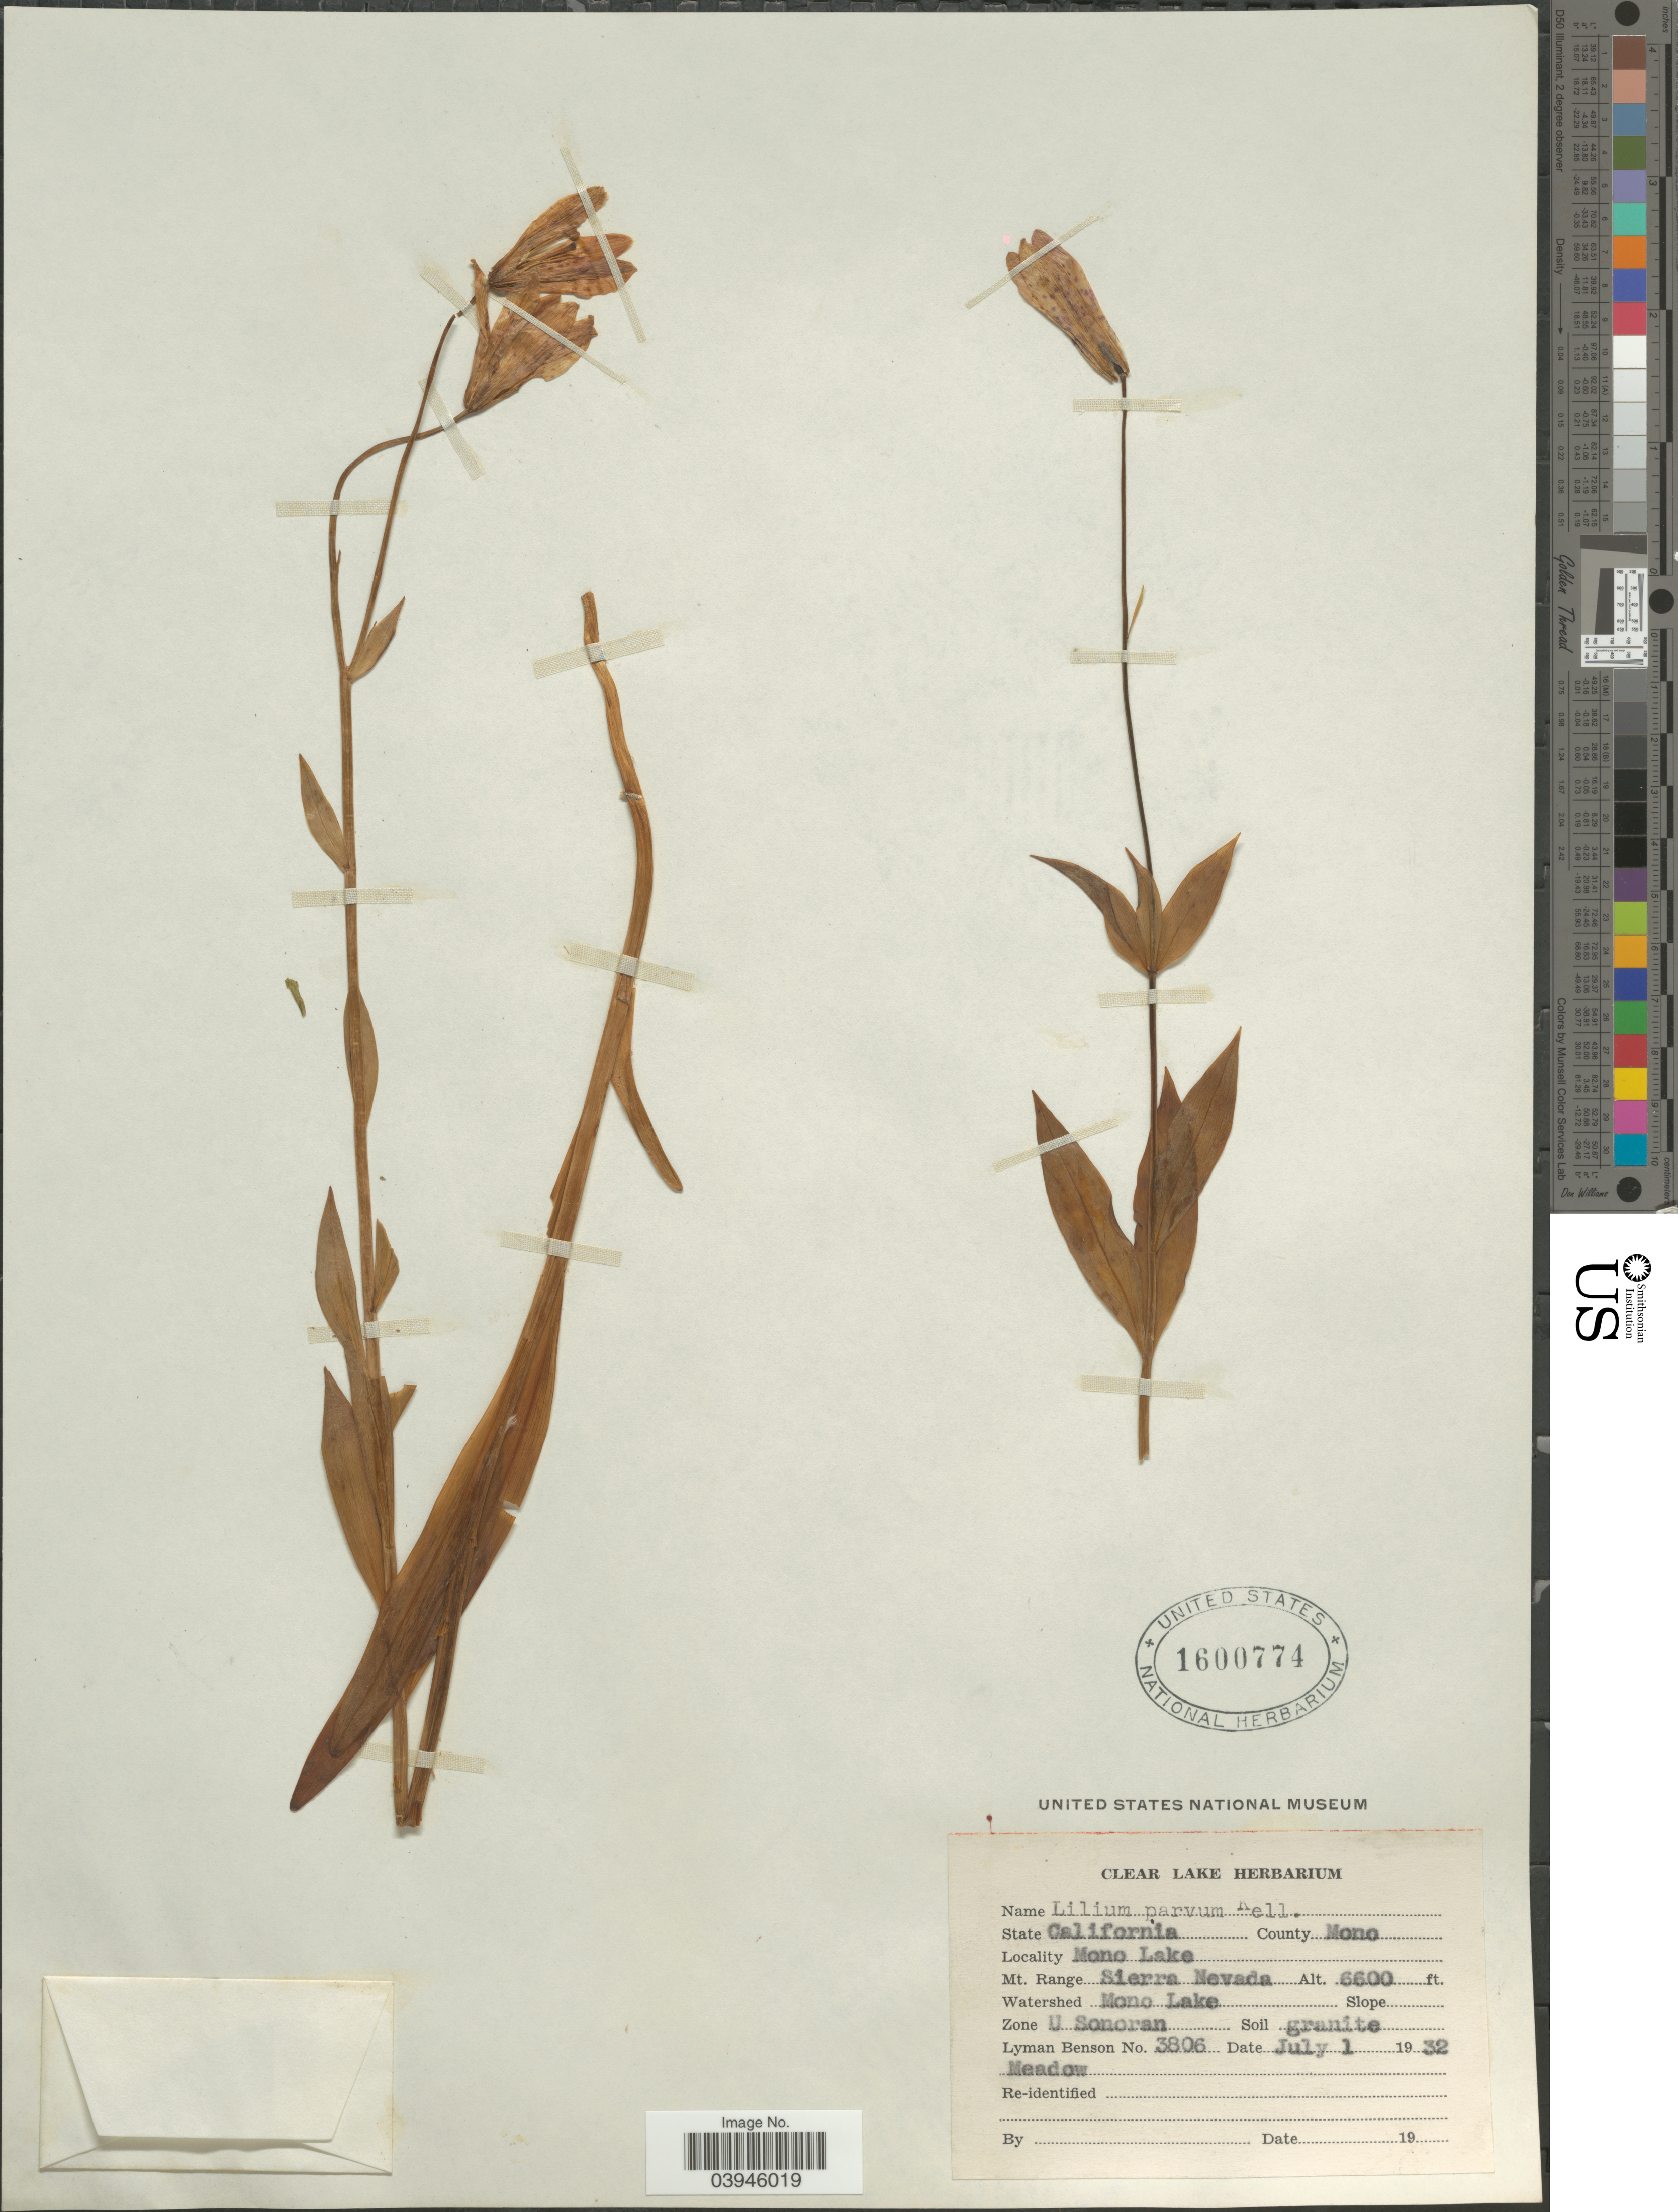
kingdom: Plantae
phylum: Tracheophyta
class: Liliopsida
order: Liliales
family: Liliaceae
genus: Lilium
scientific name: Lilium parvum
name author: Kellogg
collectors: L. D. Benson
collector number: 3806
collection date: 1932-07-01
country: United States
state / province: California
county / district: Mono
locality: County Mono. Mono Lake. Mt. Range Sierra Nevada. Watershed Mono Lake. Zone U Sonoran.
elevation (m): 2012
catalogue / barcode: US 1600774